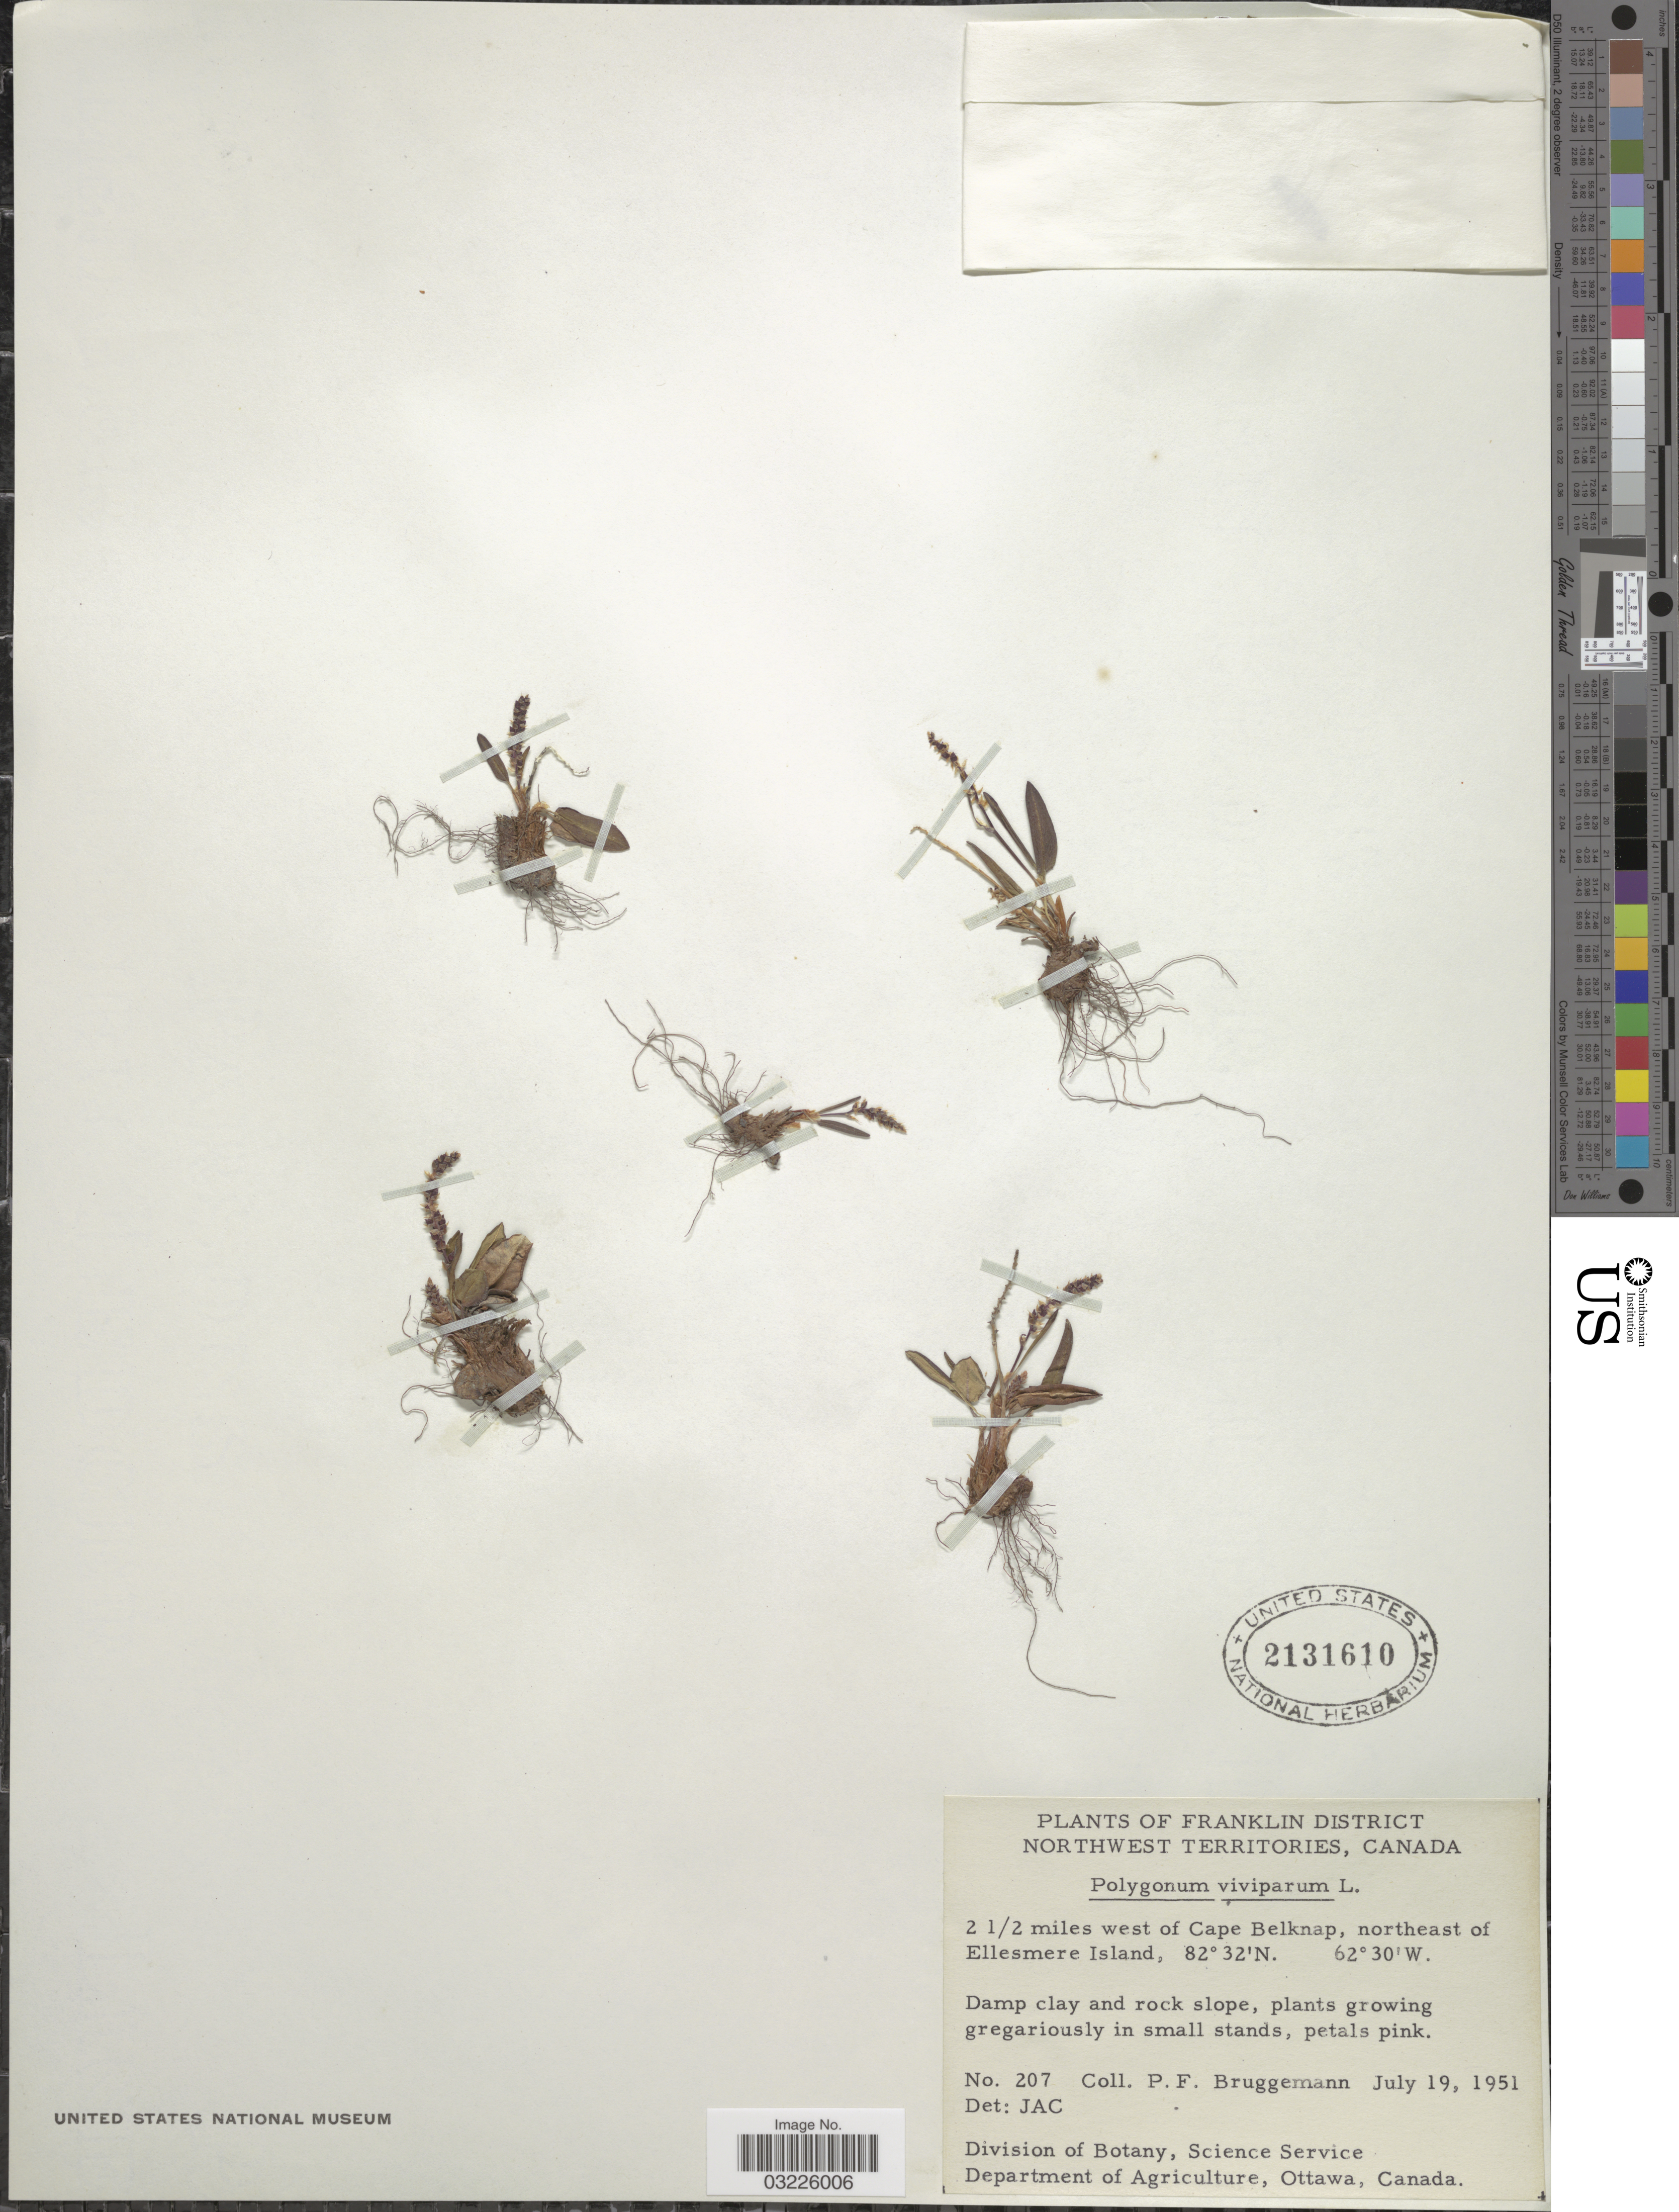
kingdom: Plantae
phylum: Tracheophyta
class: Magnoliopsida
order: Caryophyllales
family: Polygonaceae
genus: Bistorta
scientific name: Bistorta vivipara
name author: (L.) Delarbre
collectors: P. Bruggemann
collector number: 207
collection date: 1951-07-19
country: Canada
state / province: Northwest Territories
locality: Franklin District. 2 1/2 miles west of Cape Belknap, northeast of Ellesmere Island.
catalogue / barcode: US 2131610